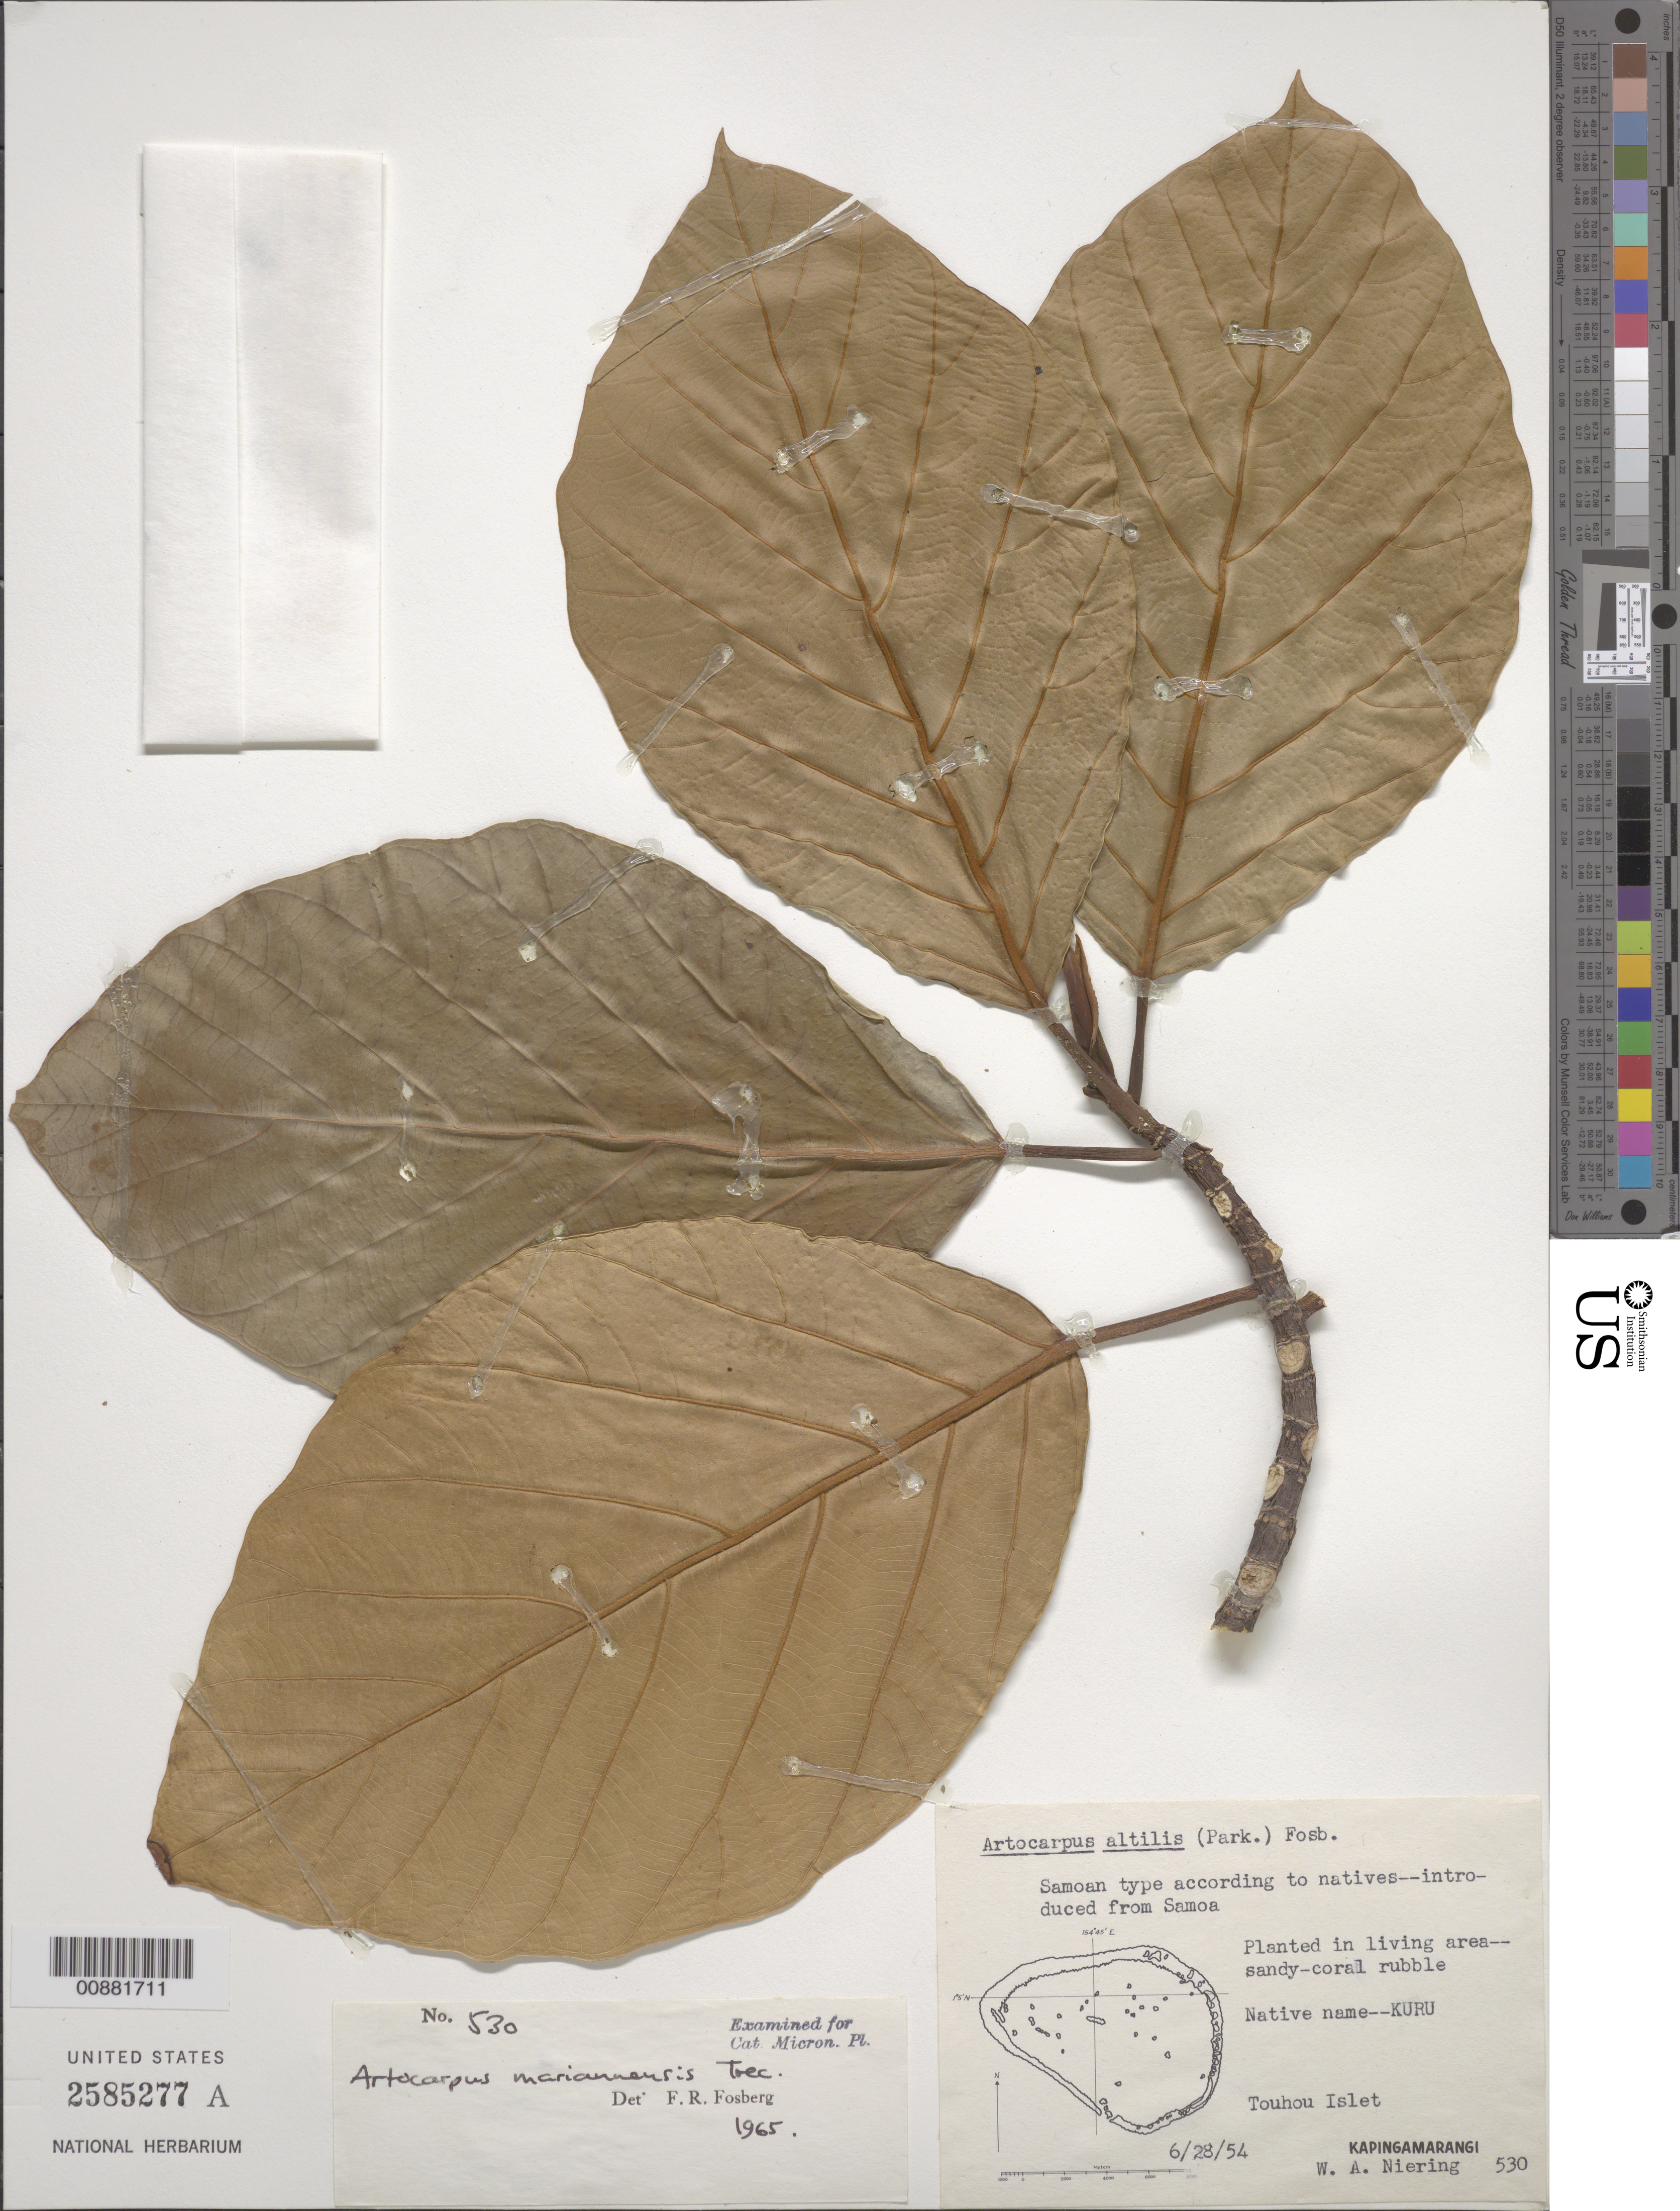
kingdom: Plantae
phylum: Tracheophyta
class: Magnoliopsida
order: Rosales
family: Moraceae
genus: Artocarpus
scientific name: Artocarpus mariannensis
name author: Trécul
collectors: W. Niering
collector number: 530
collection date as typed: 28 Jun 1954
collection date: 1954-06-28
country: Micronesia, Federated States of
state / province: Pohnpei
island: Kapingamarangi Atoll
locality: Touhou Islet, Kapingamarangi Is.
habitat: Planted in living area -- sandy-coral rubble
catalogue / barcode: US 2585277